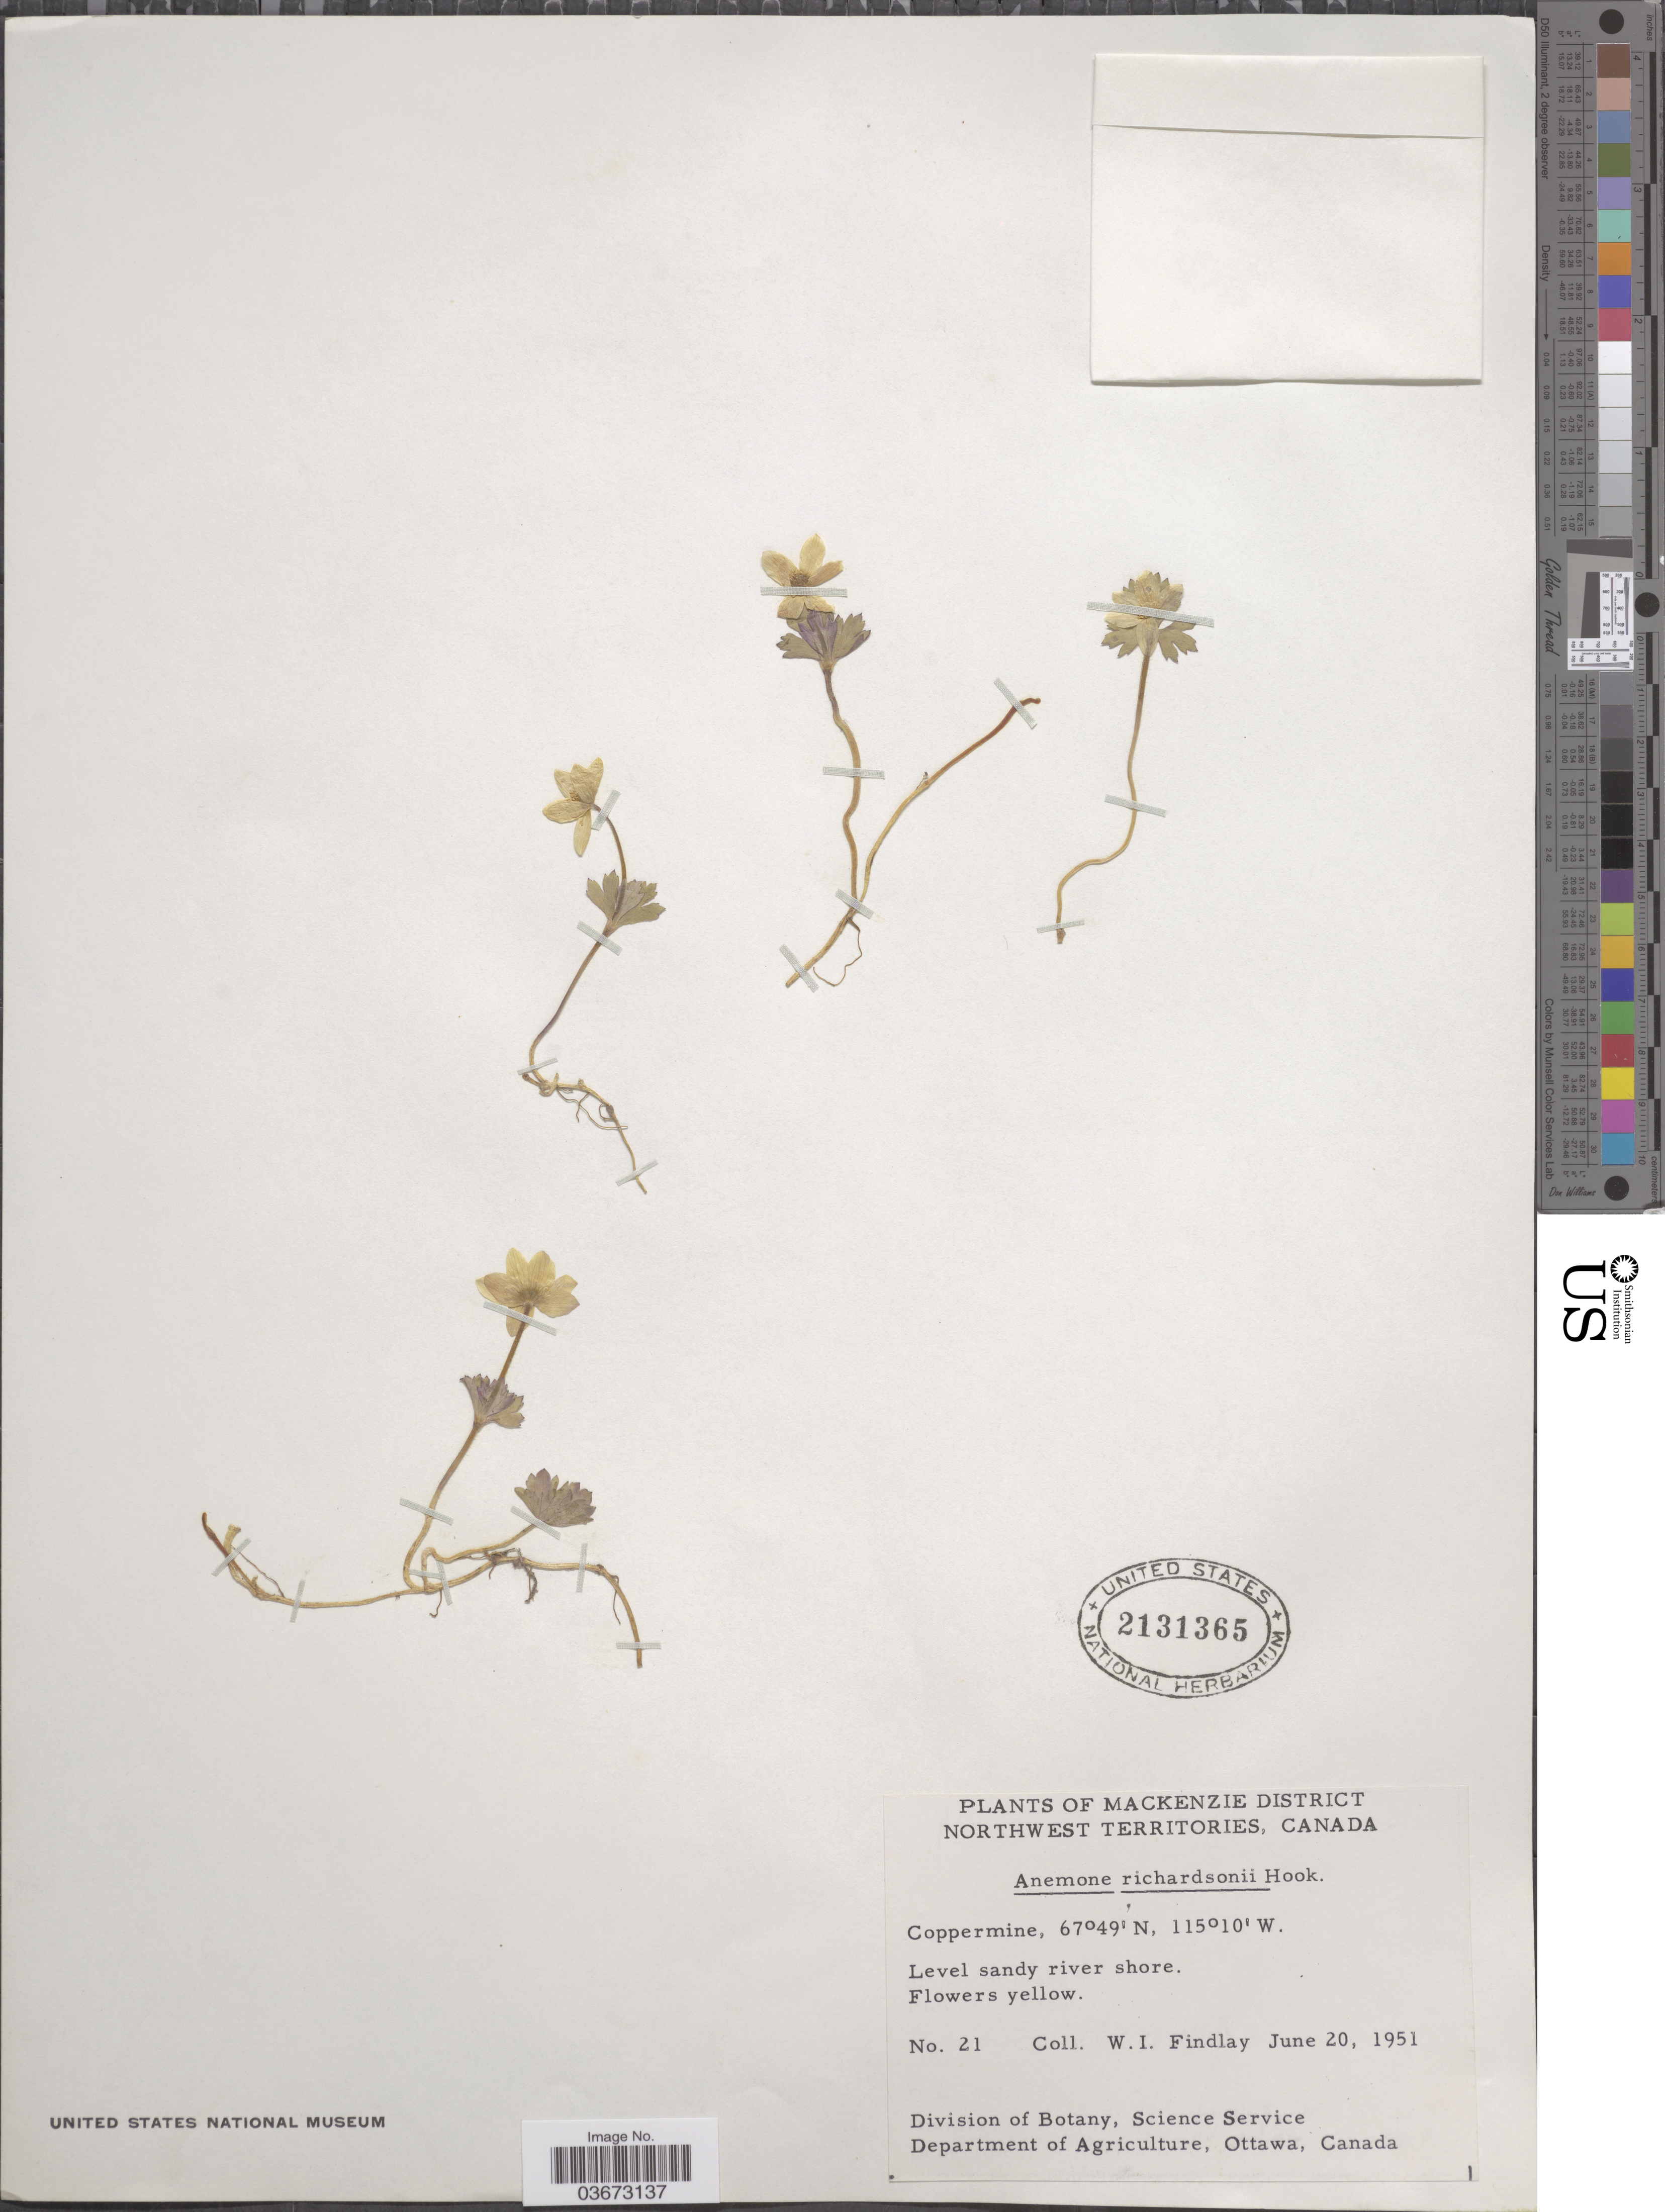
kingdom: Plantae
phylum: Tracheophyta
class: Magnoliopsida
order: Ranunculales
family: Ranunculaceae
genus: Anemone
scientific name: Anemone richardsonii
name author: Hook.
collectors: W. Findlay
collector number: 21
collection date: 1951-06-20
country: Canada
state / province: Northwest Territories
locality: Mackenzie District. Level sandy river shore.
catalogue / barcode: US 2131365